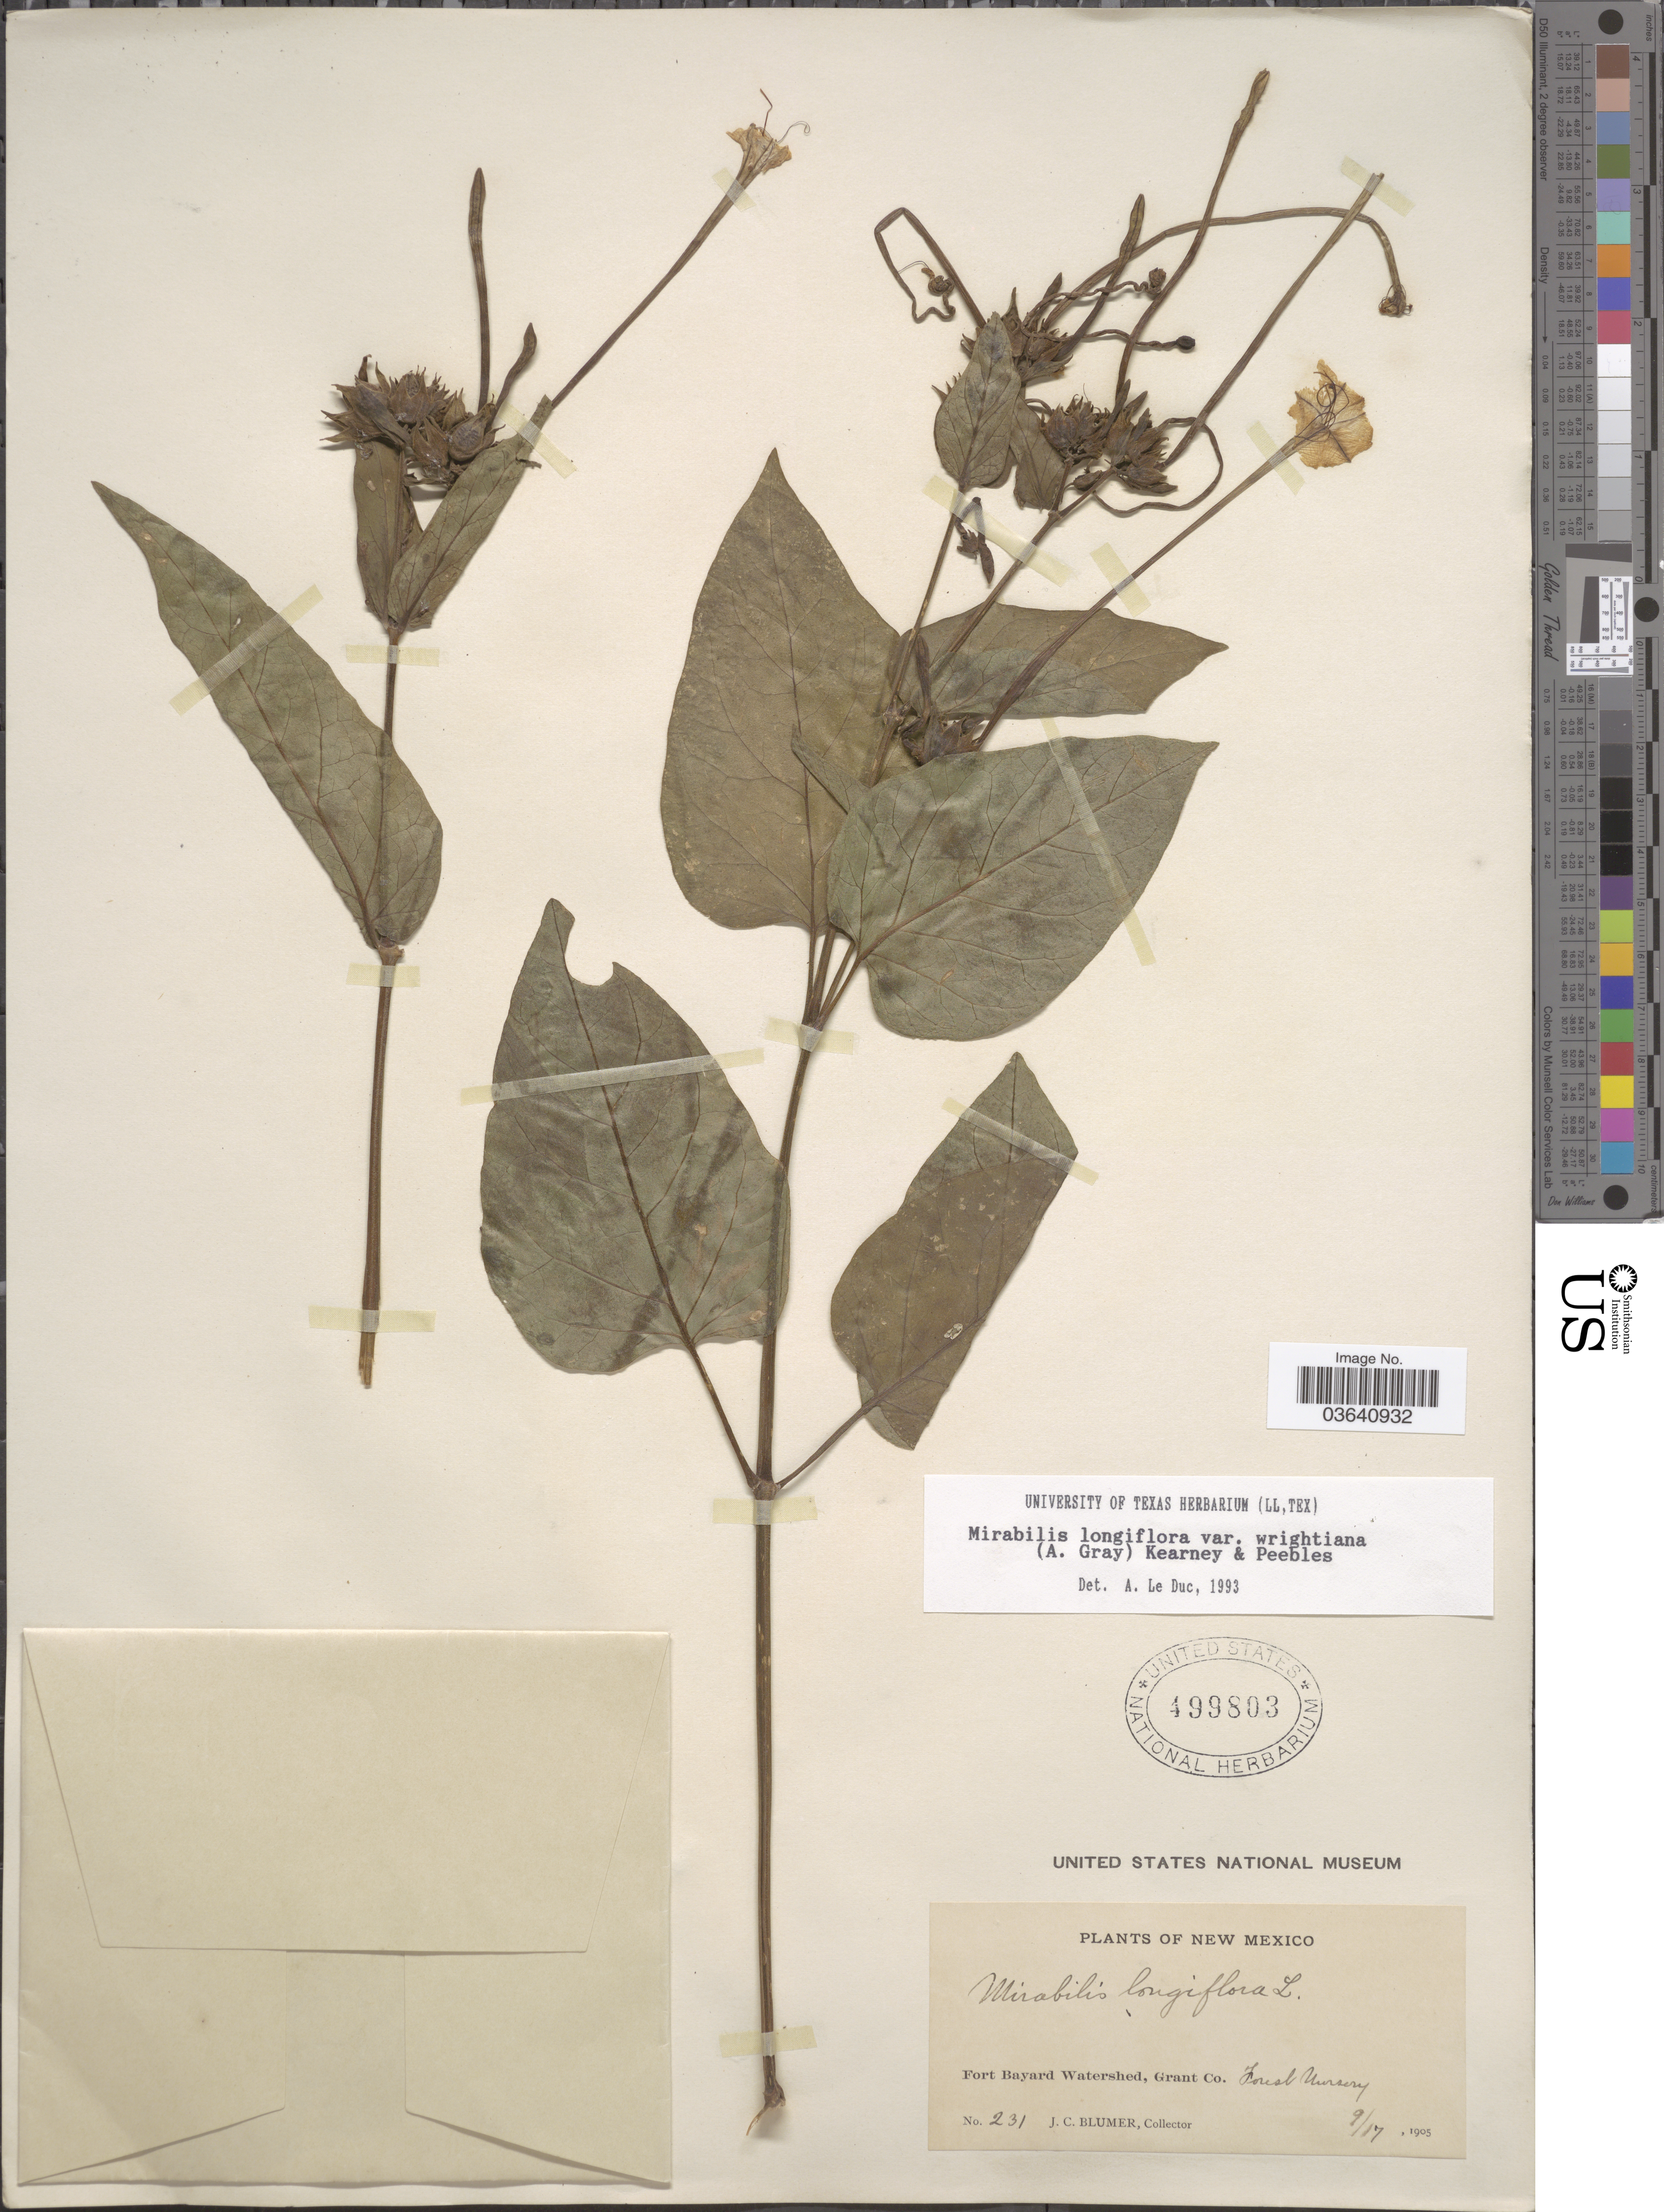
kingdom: Plantae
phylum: Tracheophyta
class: Magnoliopsida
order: Caryophyllales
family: Nyctaginaceae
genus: Mirabilis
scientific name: Mirabilis longiflora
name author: L.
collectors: J. C. Blumer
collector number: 231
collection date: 1905-09-17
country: United States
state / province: New Mexico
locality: Fort Bayard Watershed, Grant Co. Forest Nusery.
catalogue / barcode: US 499803